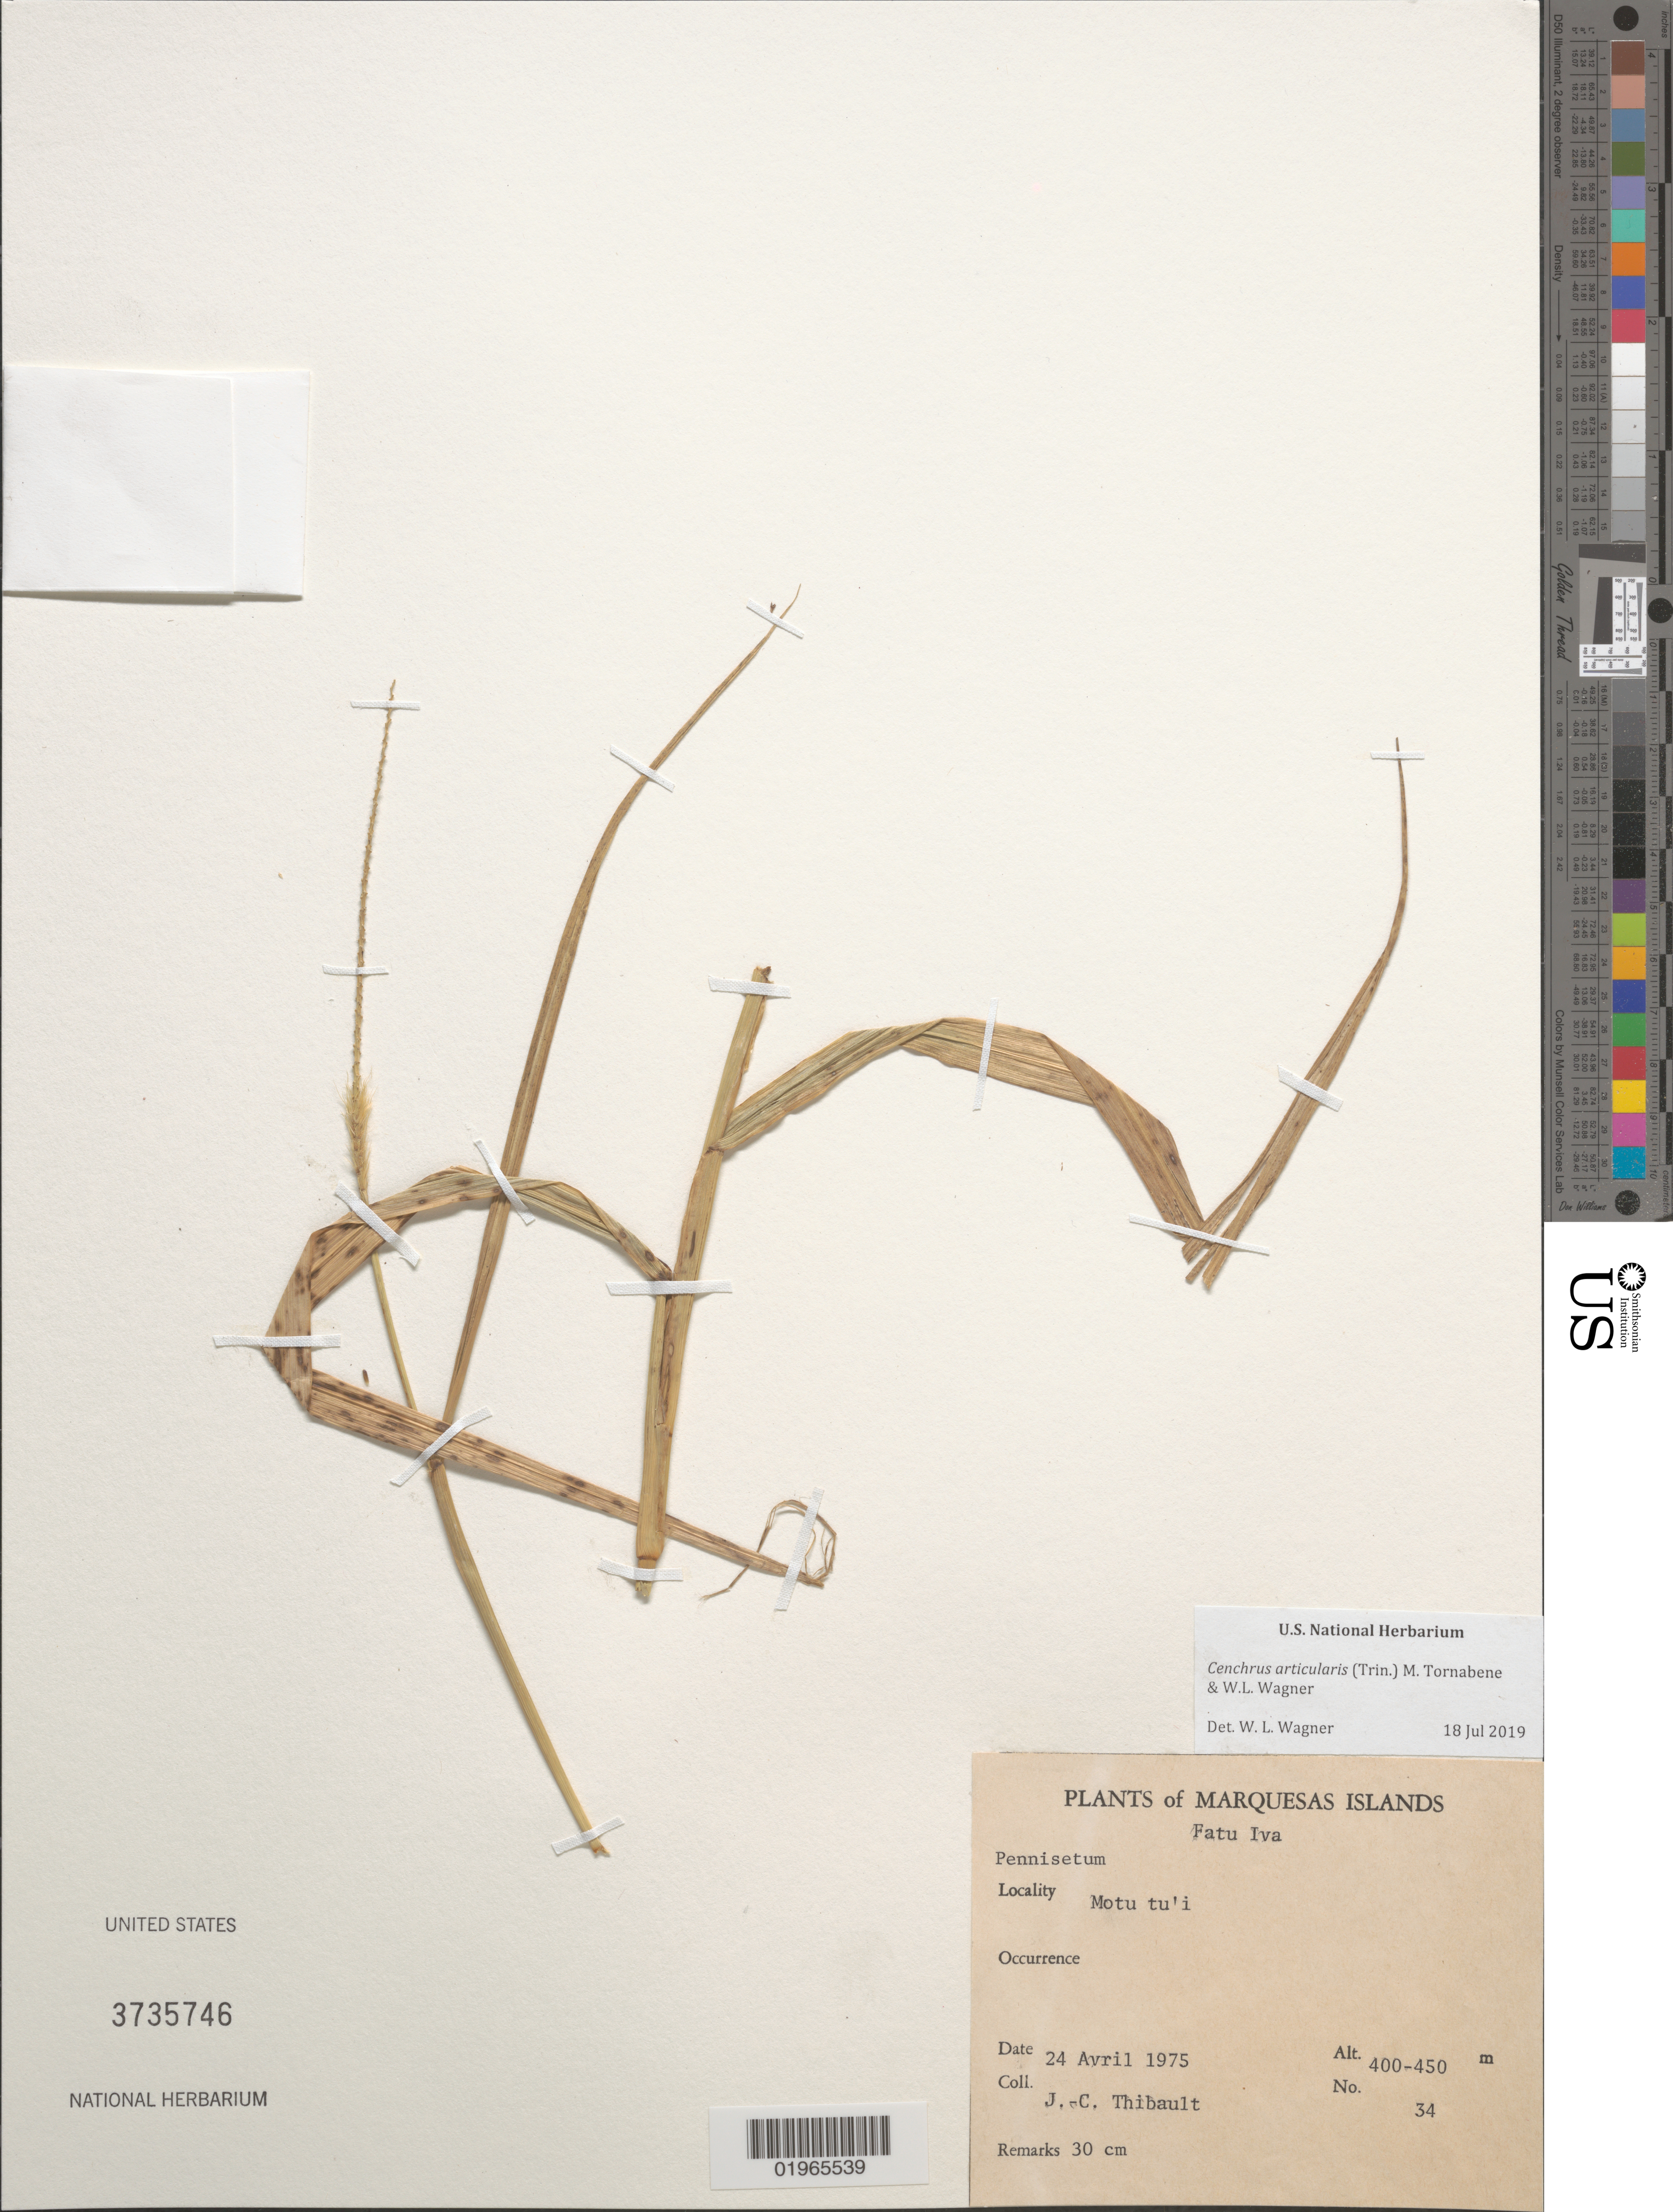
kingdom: Plantae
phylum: Tracheophyta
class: Liliopsida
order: Poales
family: Poaceae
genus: Cenchrus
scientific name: Cenchrus articularis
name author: (Trin.) M.W. Tornab. & W.L. Wagner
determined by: Wagner, W. L., (BOT), Smithsonian Institution - National Museum of Natural History (UNITED STATES)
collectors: J. Thibault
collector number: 34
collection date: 1975-04-24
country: French Polynesia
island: Fatu Hiva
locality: Motu tu'i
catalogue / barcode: US 3735746